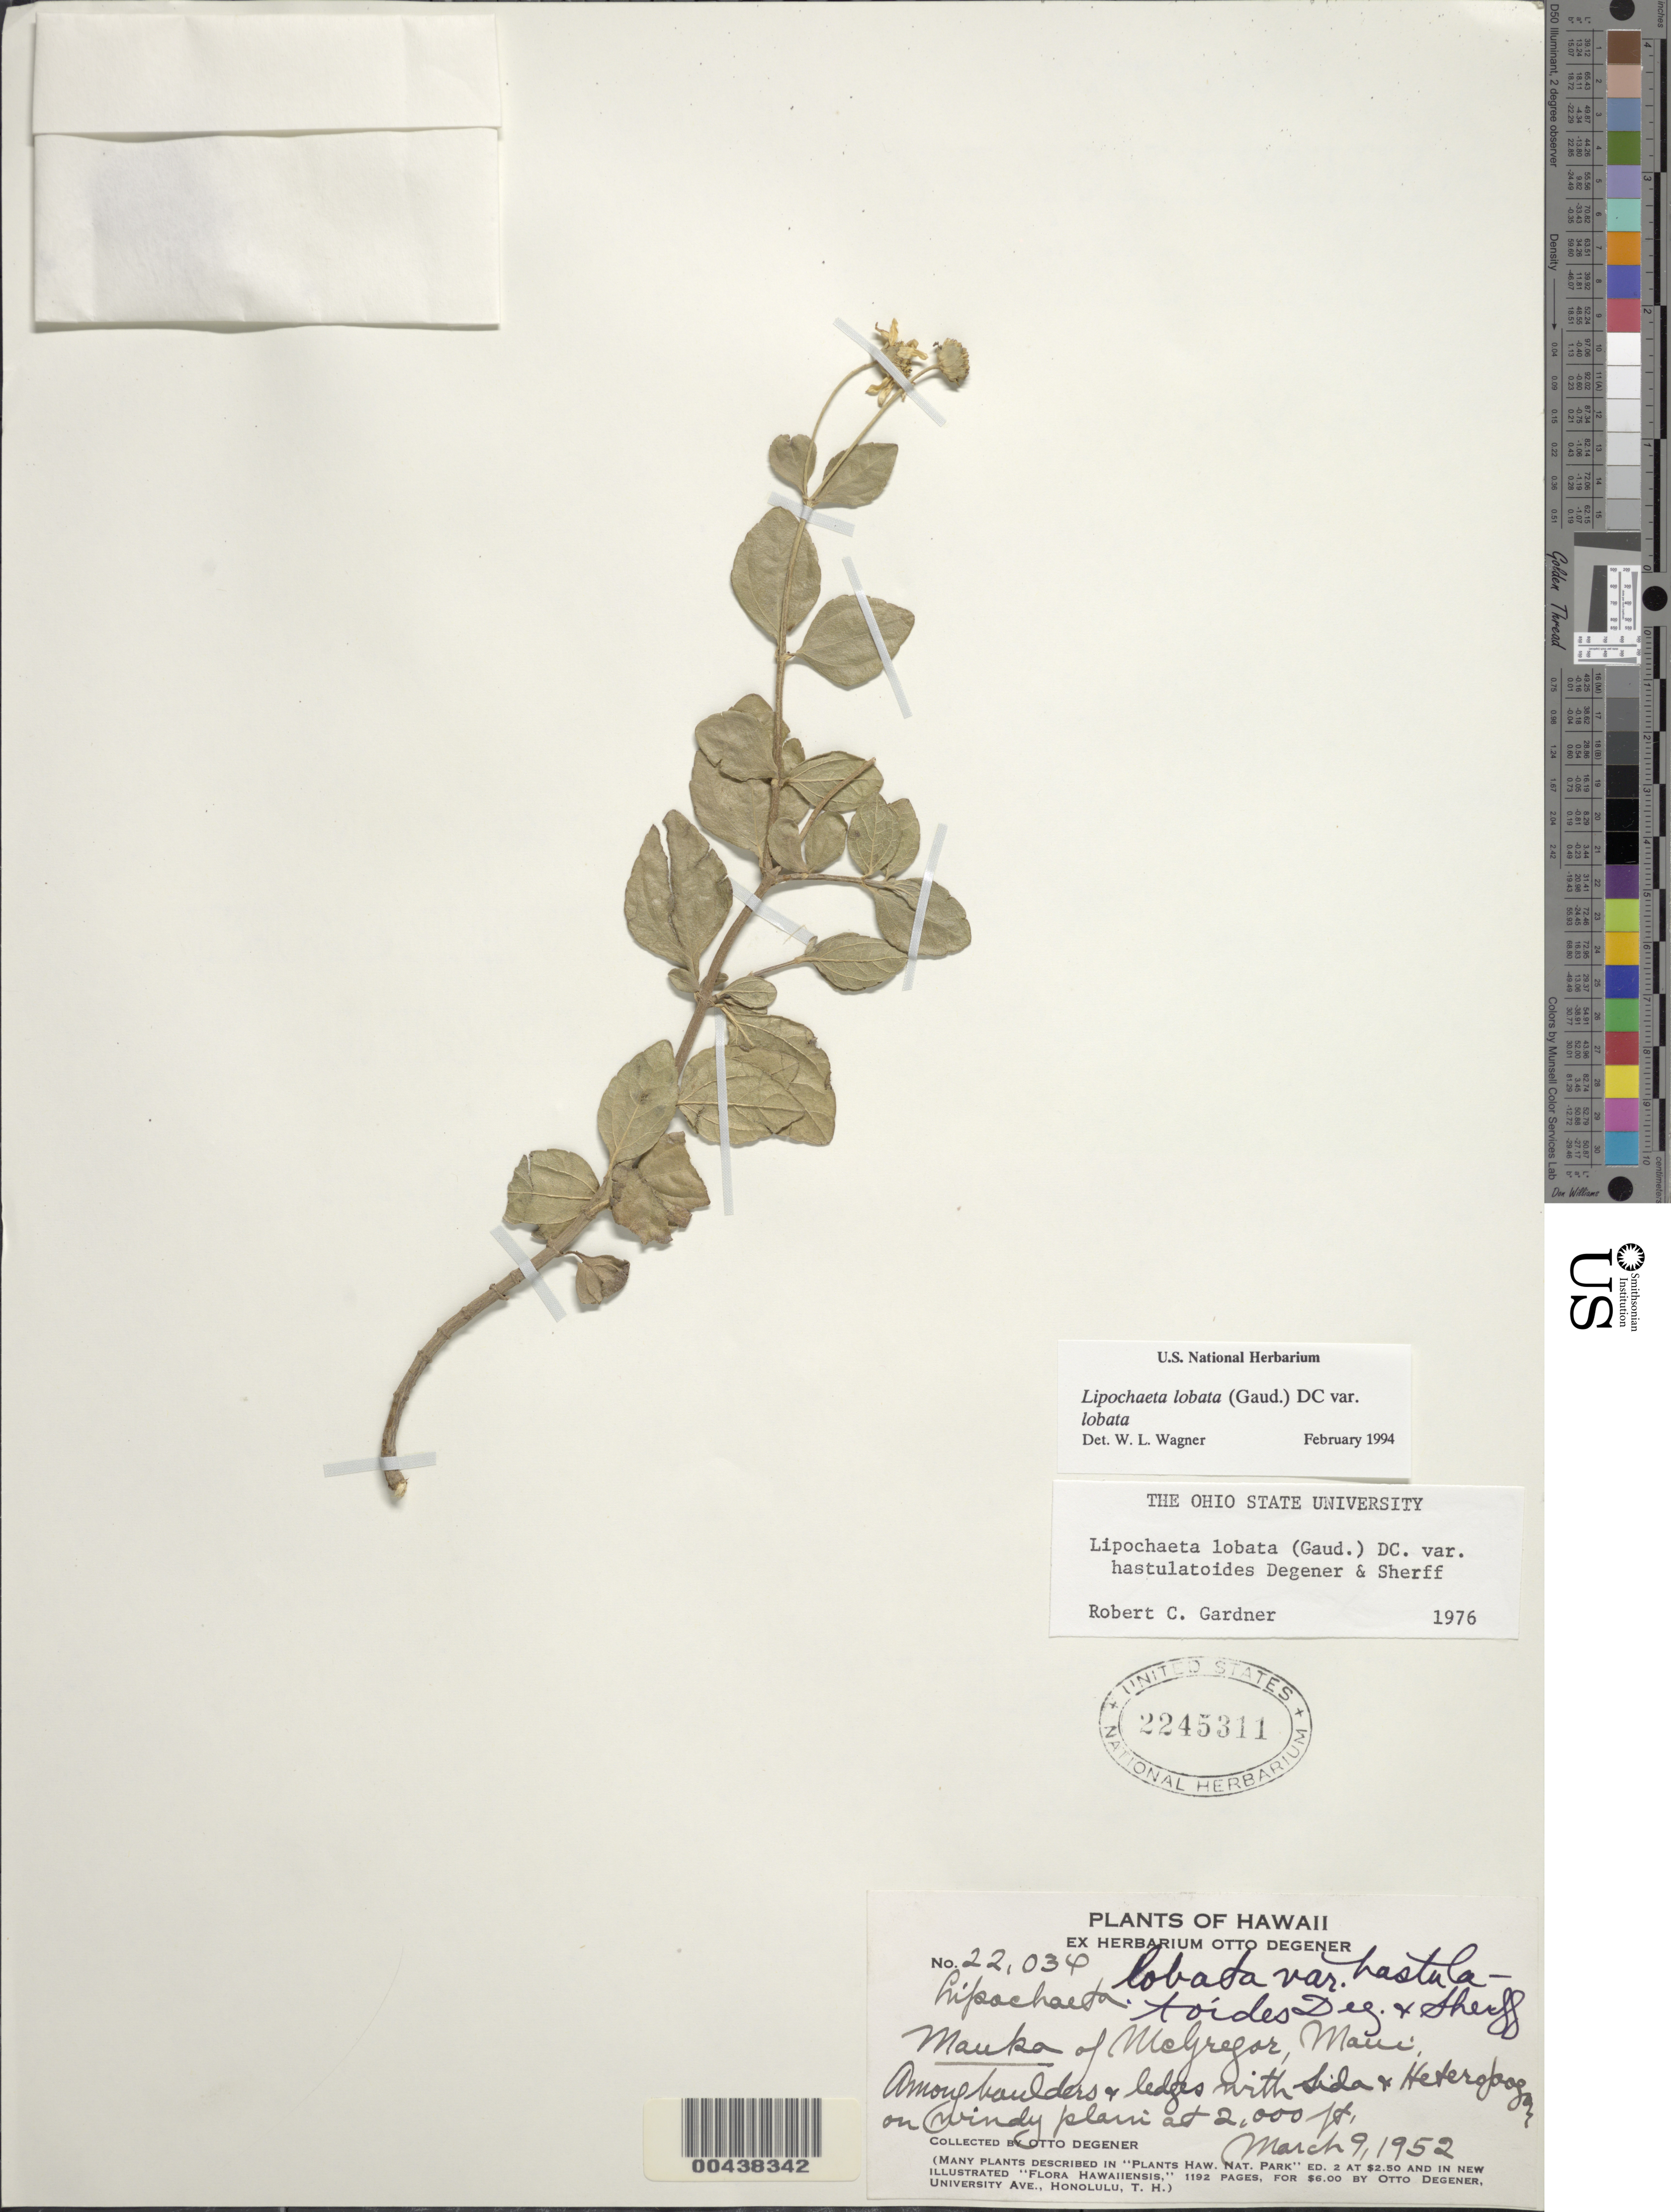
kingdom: Plantae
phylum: Tracheophyta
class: Magnoliopsida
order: Asterales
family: Asteraceae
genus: Lipochaeta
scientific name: Lipochaeta lobata var. lobata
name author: (Gaudich.) DC.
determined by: Wagner, W. L., (BOT), Smithsonian Institution - National Museum of Natural History (UNITED STATES)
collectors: O. Degener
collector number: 22034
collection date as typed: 9 Mar 1952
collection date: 1952-03-09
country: United States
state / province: Hawaii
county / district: Maui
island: Maui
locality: Mauka of McGregor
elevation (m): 610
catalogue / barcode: US 2245311